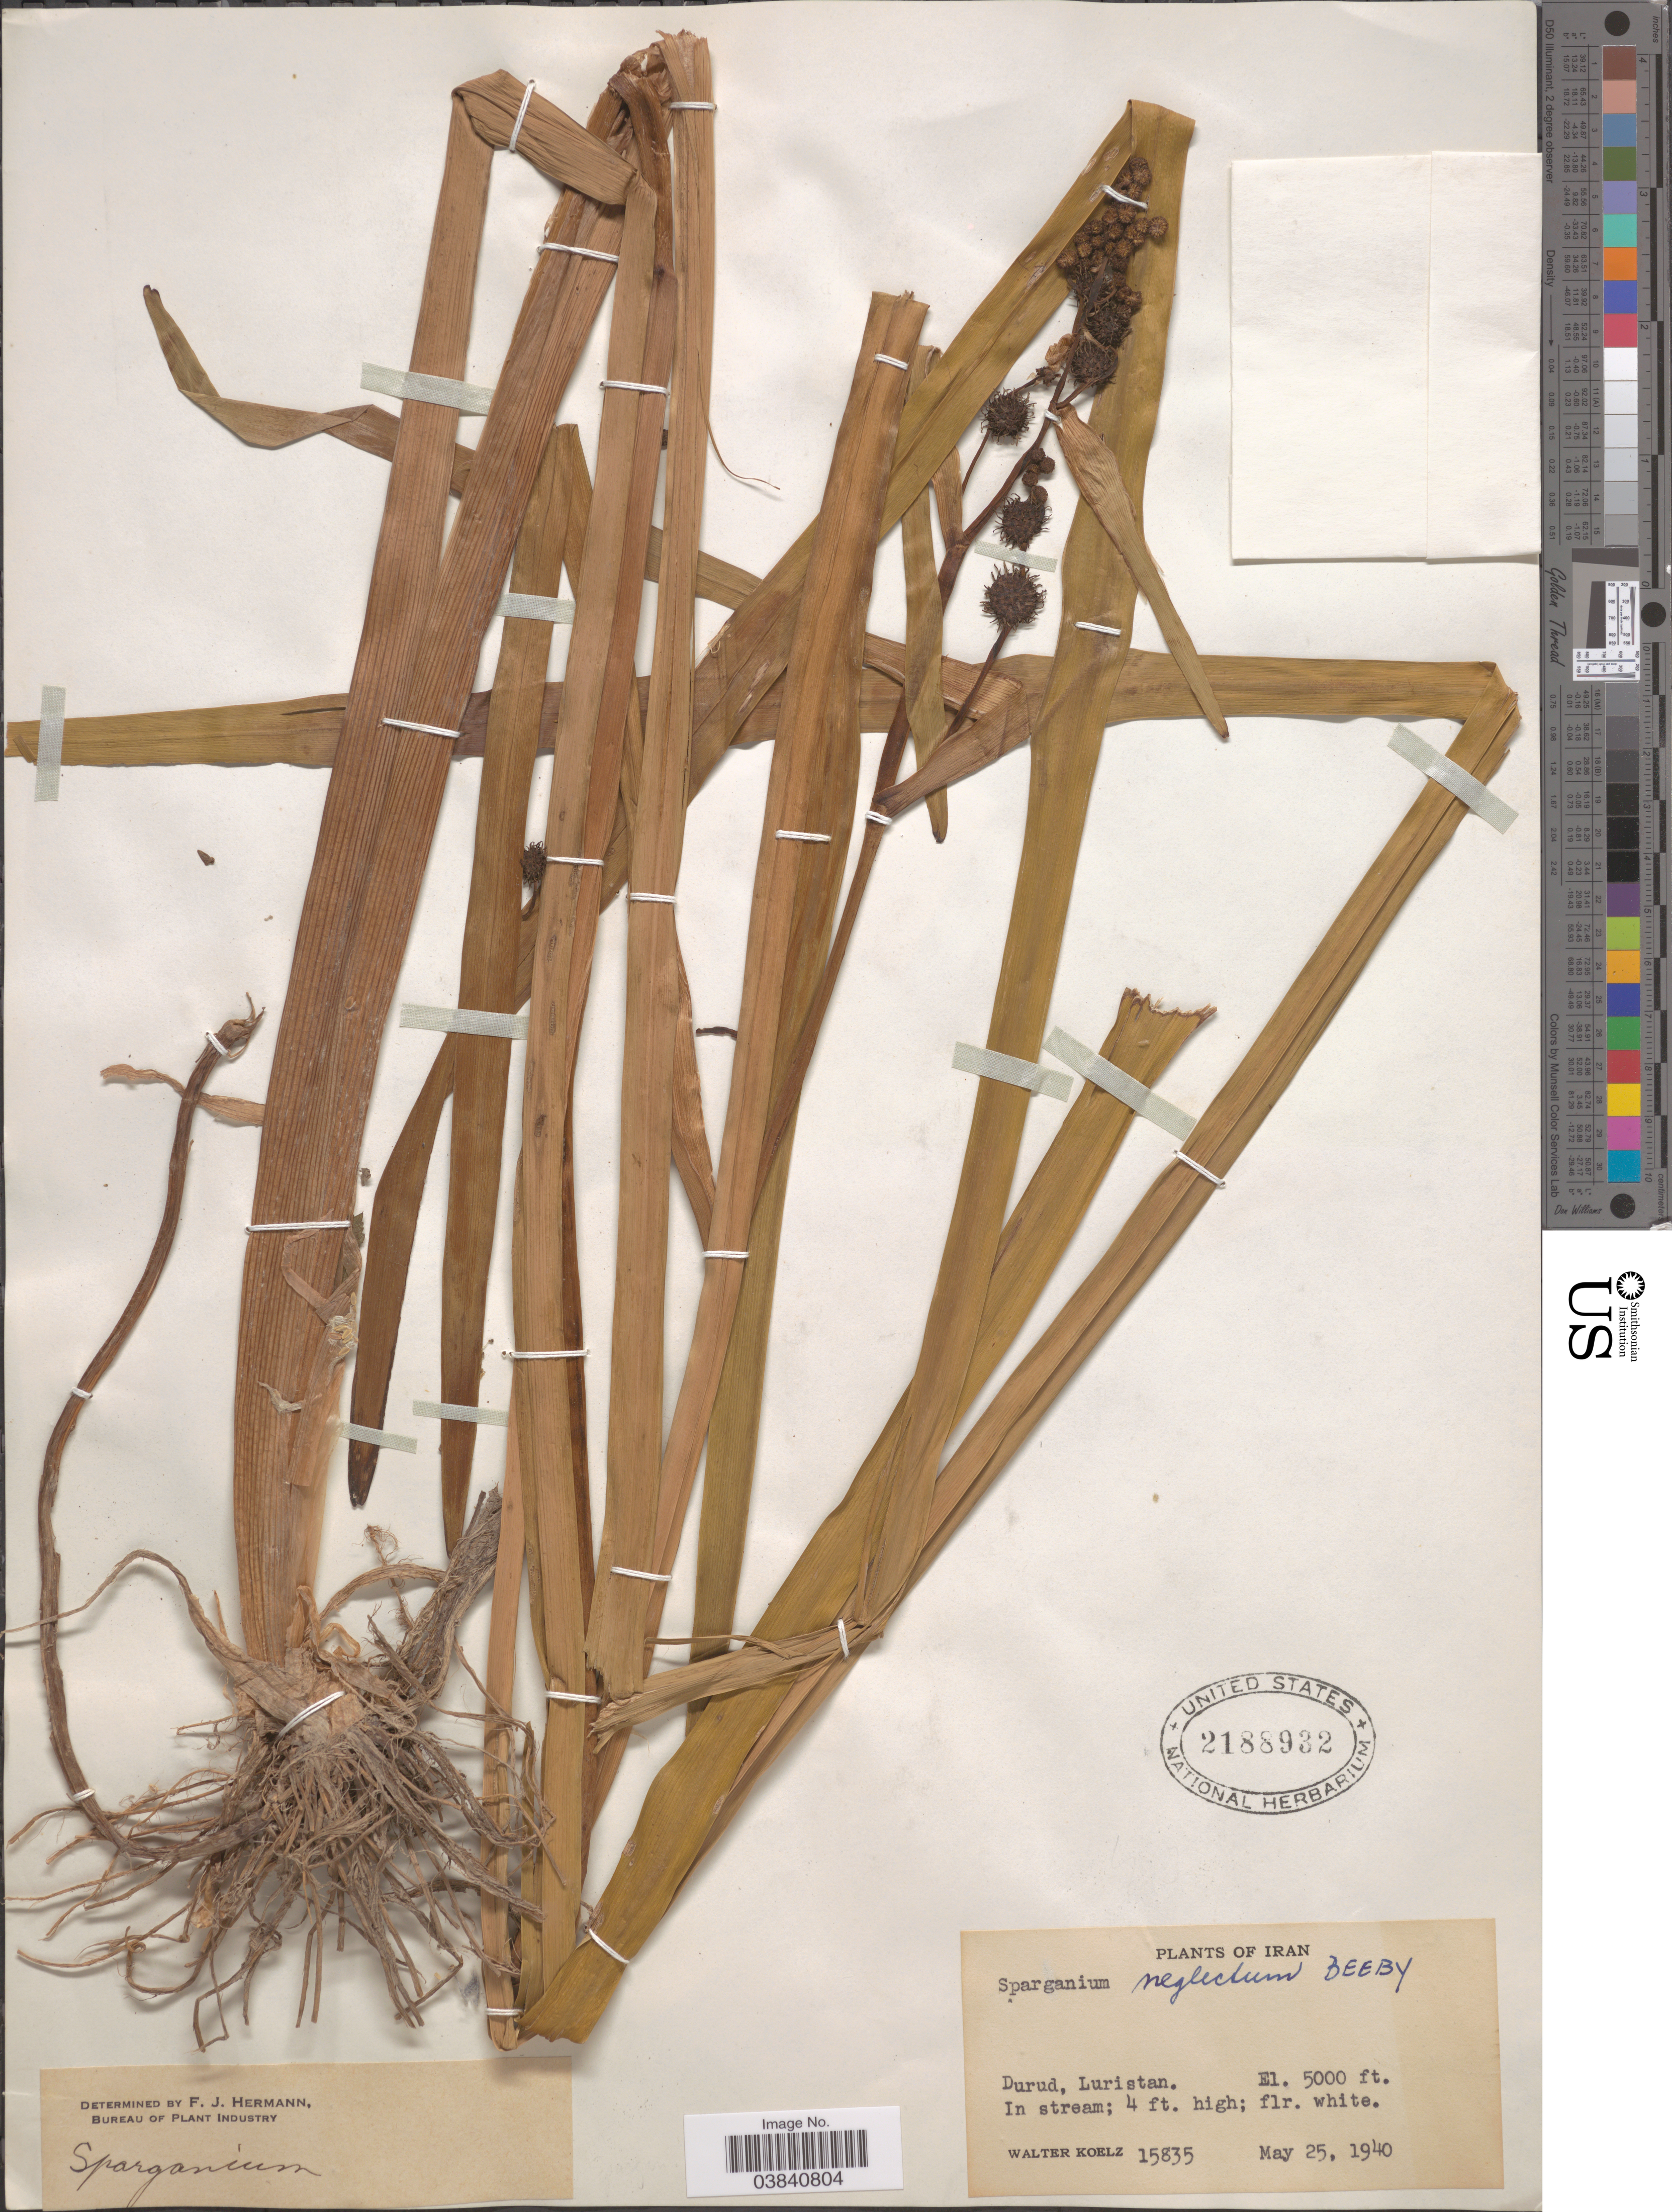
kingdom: Plantae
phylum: Tracheophyta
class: Liliopsida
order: Poales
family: Typhaceae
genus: Sparganium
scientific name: Sparganium neglectum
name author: Beeby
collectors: W. N. Koelz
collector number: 15835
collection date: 1940-05-25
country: Iran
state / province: Lorestan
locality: Durud, Luristan.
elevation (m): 1524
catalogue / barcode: US 2188932